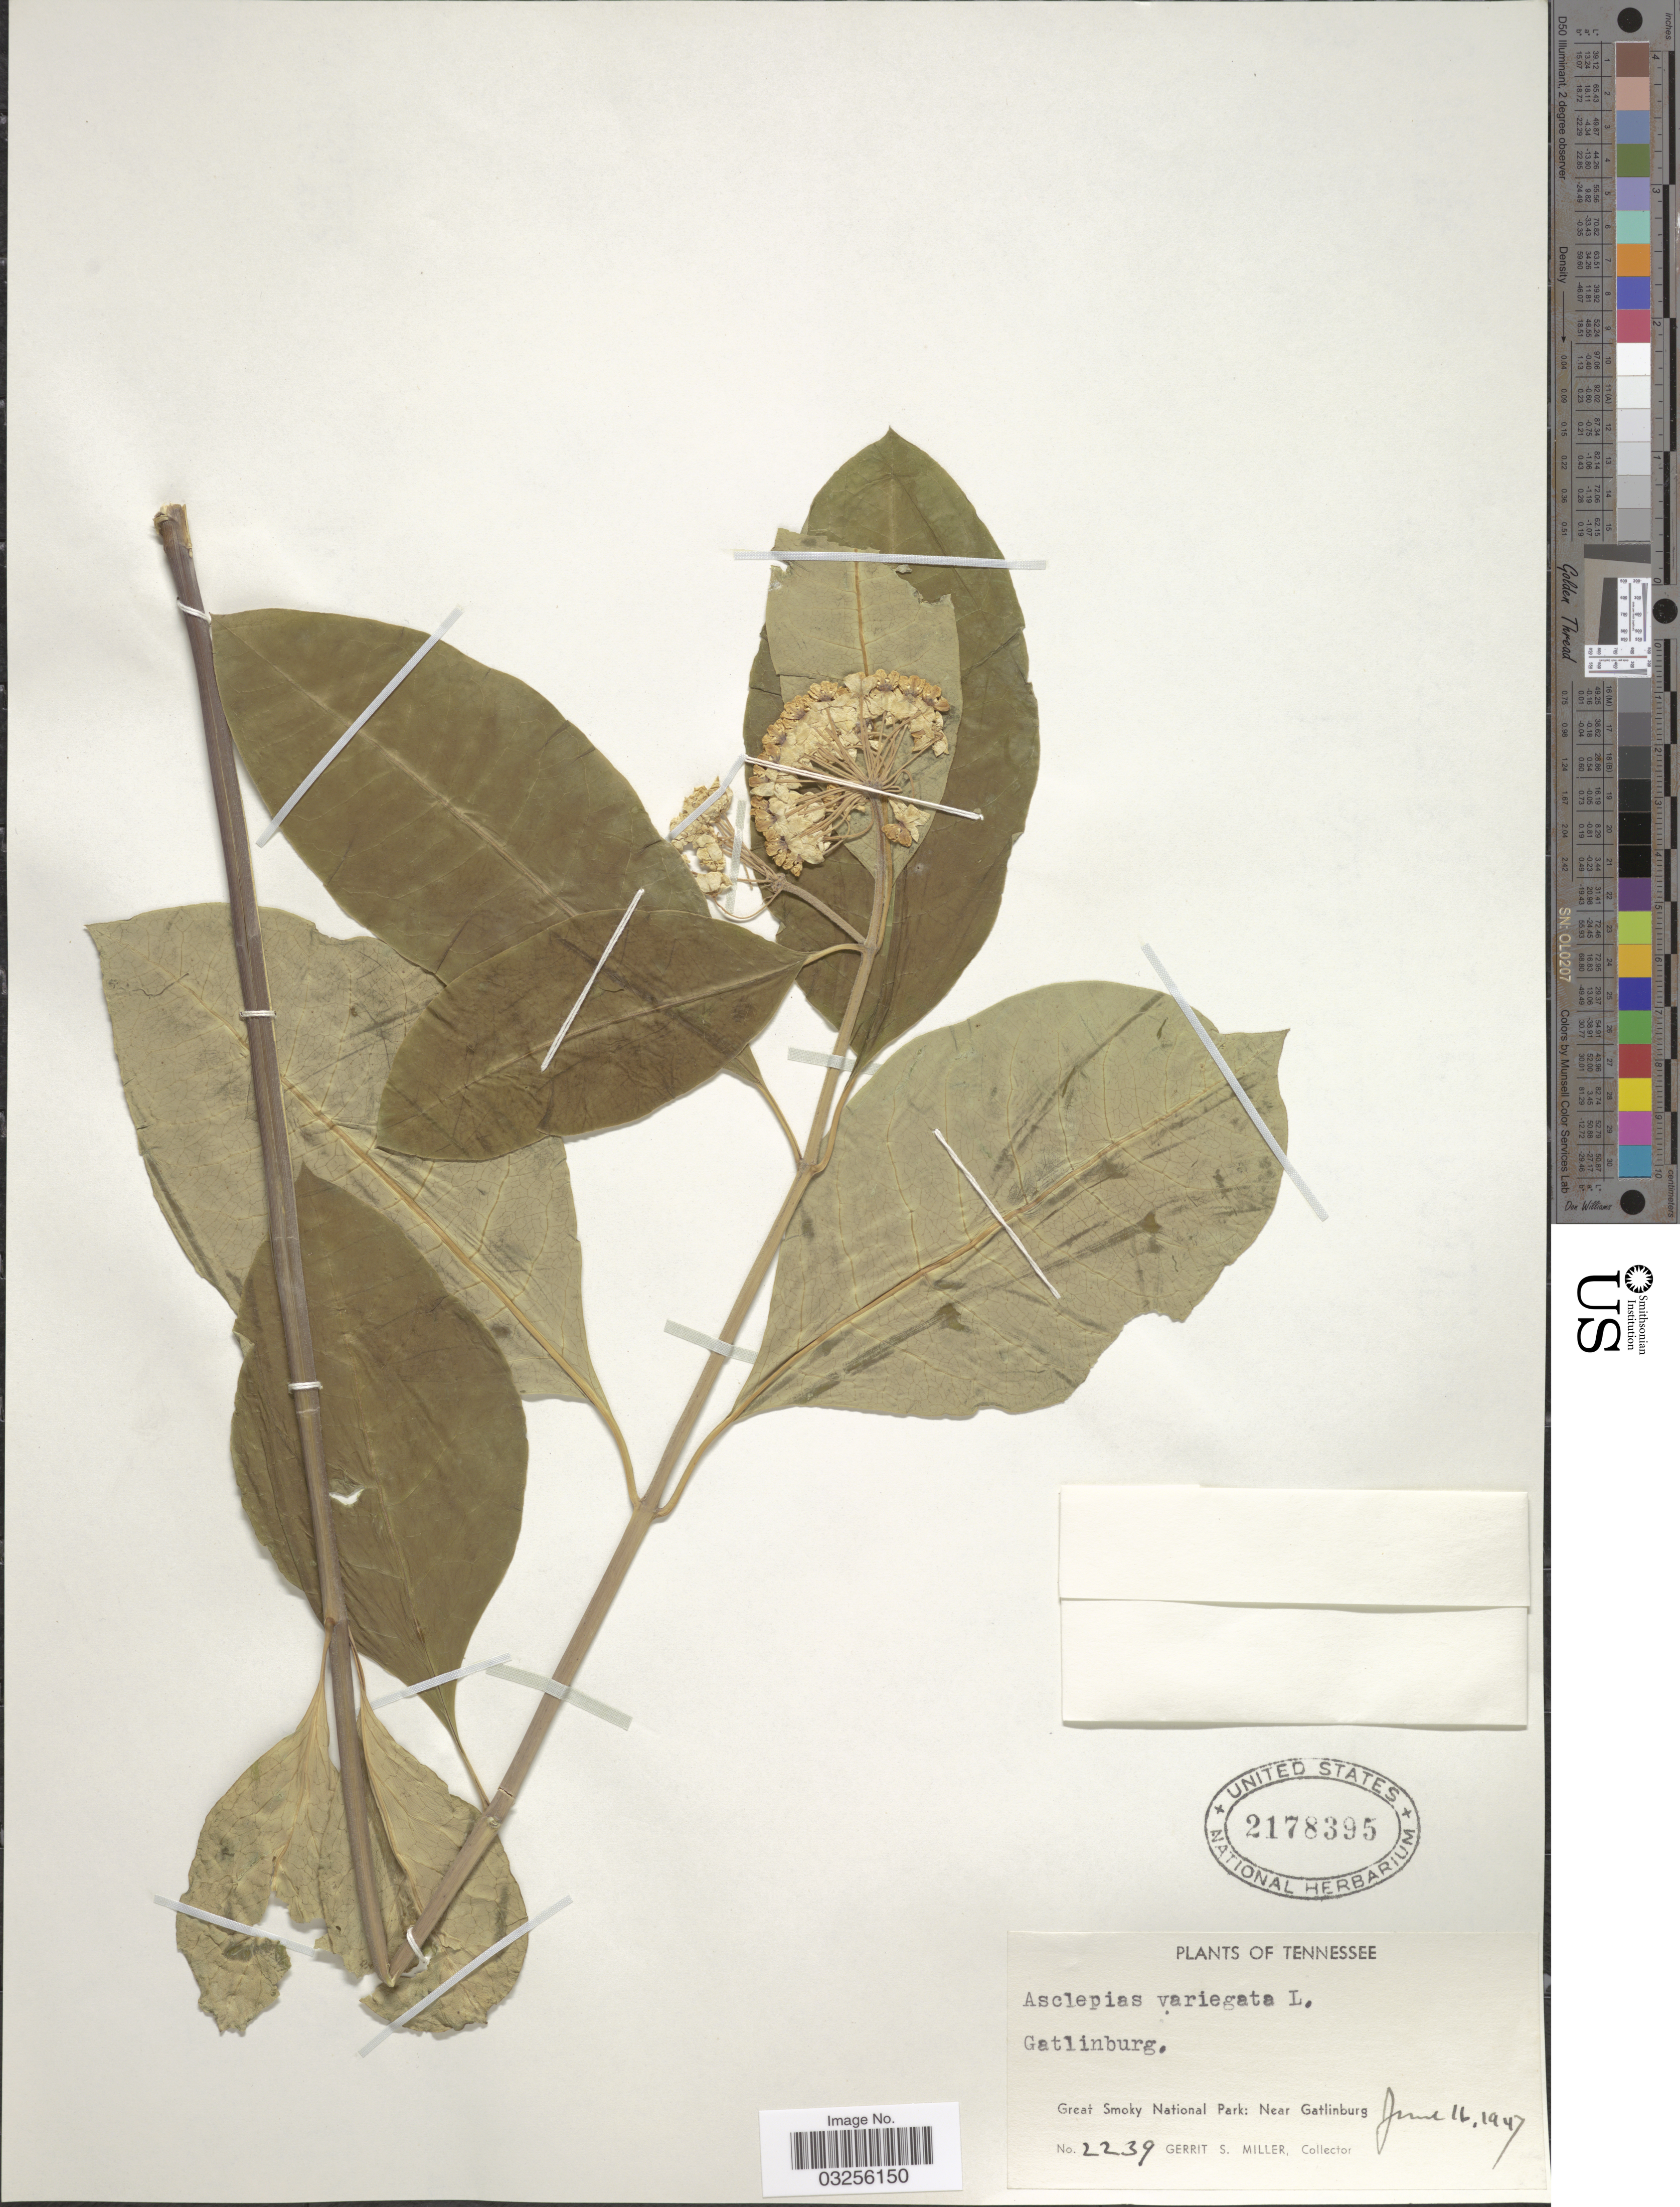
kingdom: Plantae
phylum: Tracheophyta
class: Magnoliopsida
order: Gentianales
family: Apocynaceae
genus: Asclepias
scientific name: Asclepias variegata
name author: L.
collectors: G. S. Miller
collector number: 2239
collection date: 1947-06-16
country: United States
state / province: Tennessee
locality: Gatlinburg. Great Smoky National Park: Near Gatlinburg.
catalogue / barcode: US 2178395